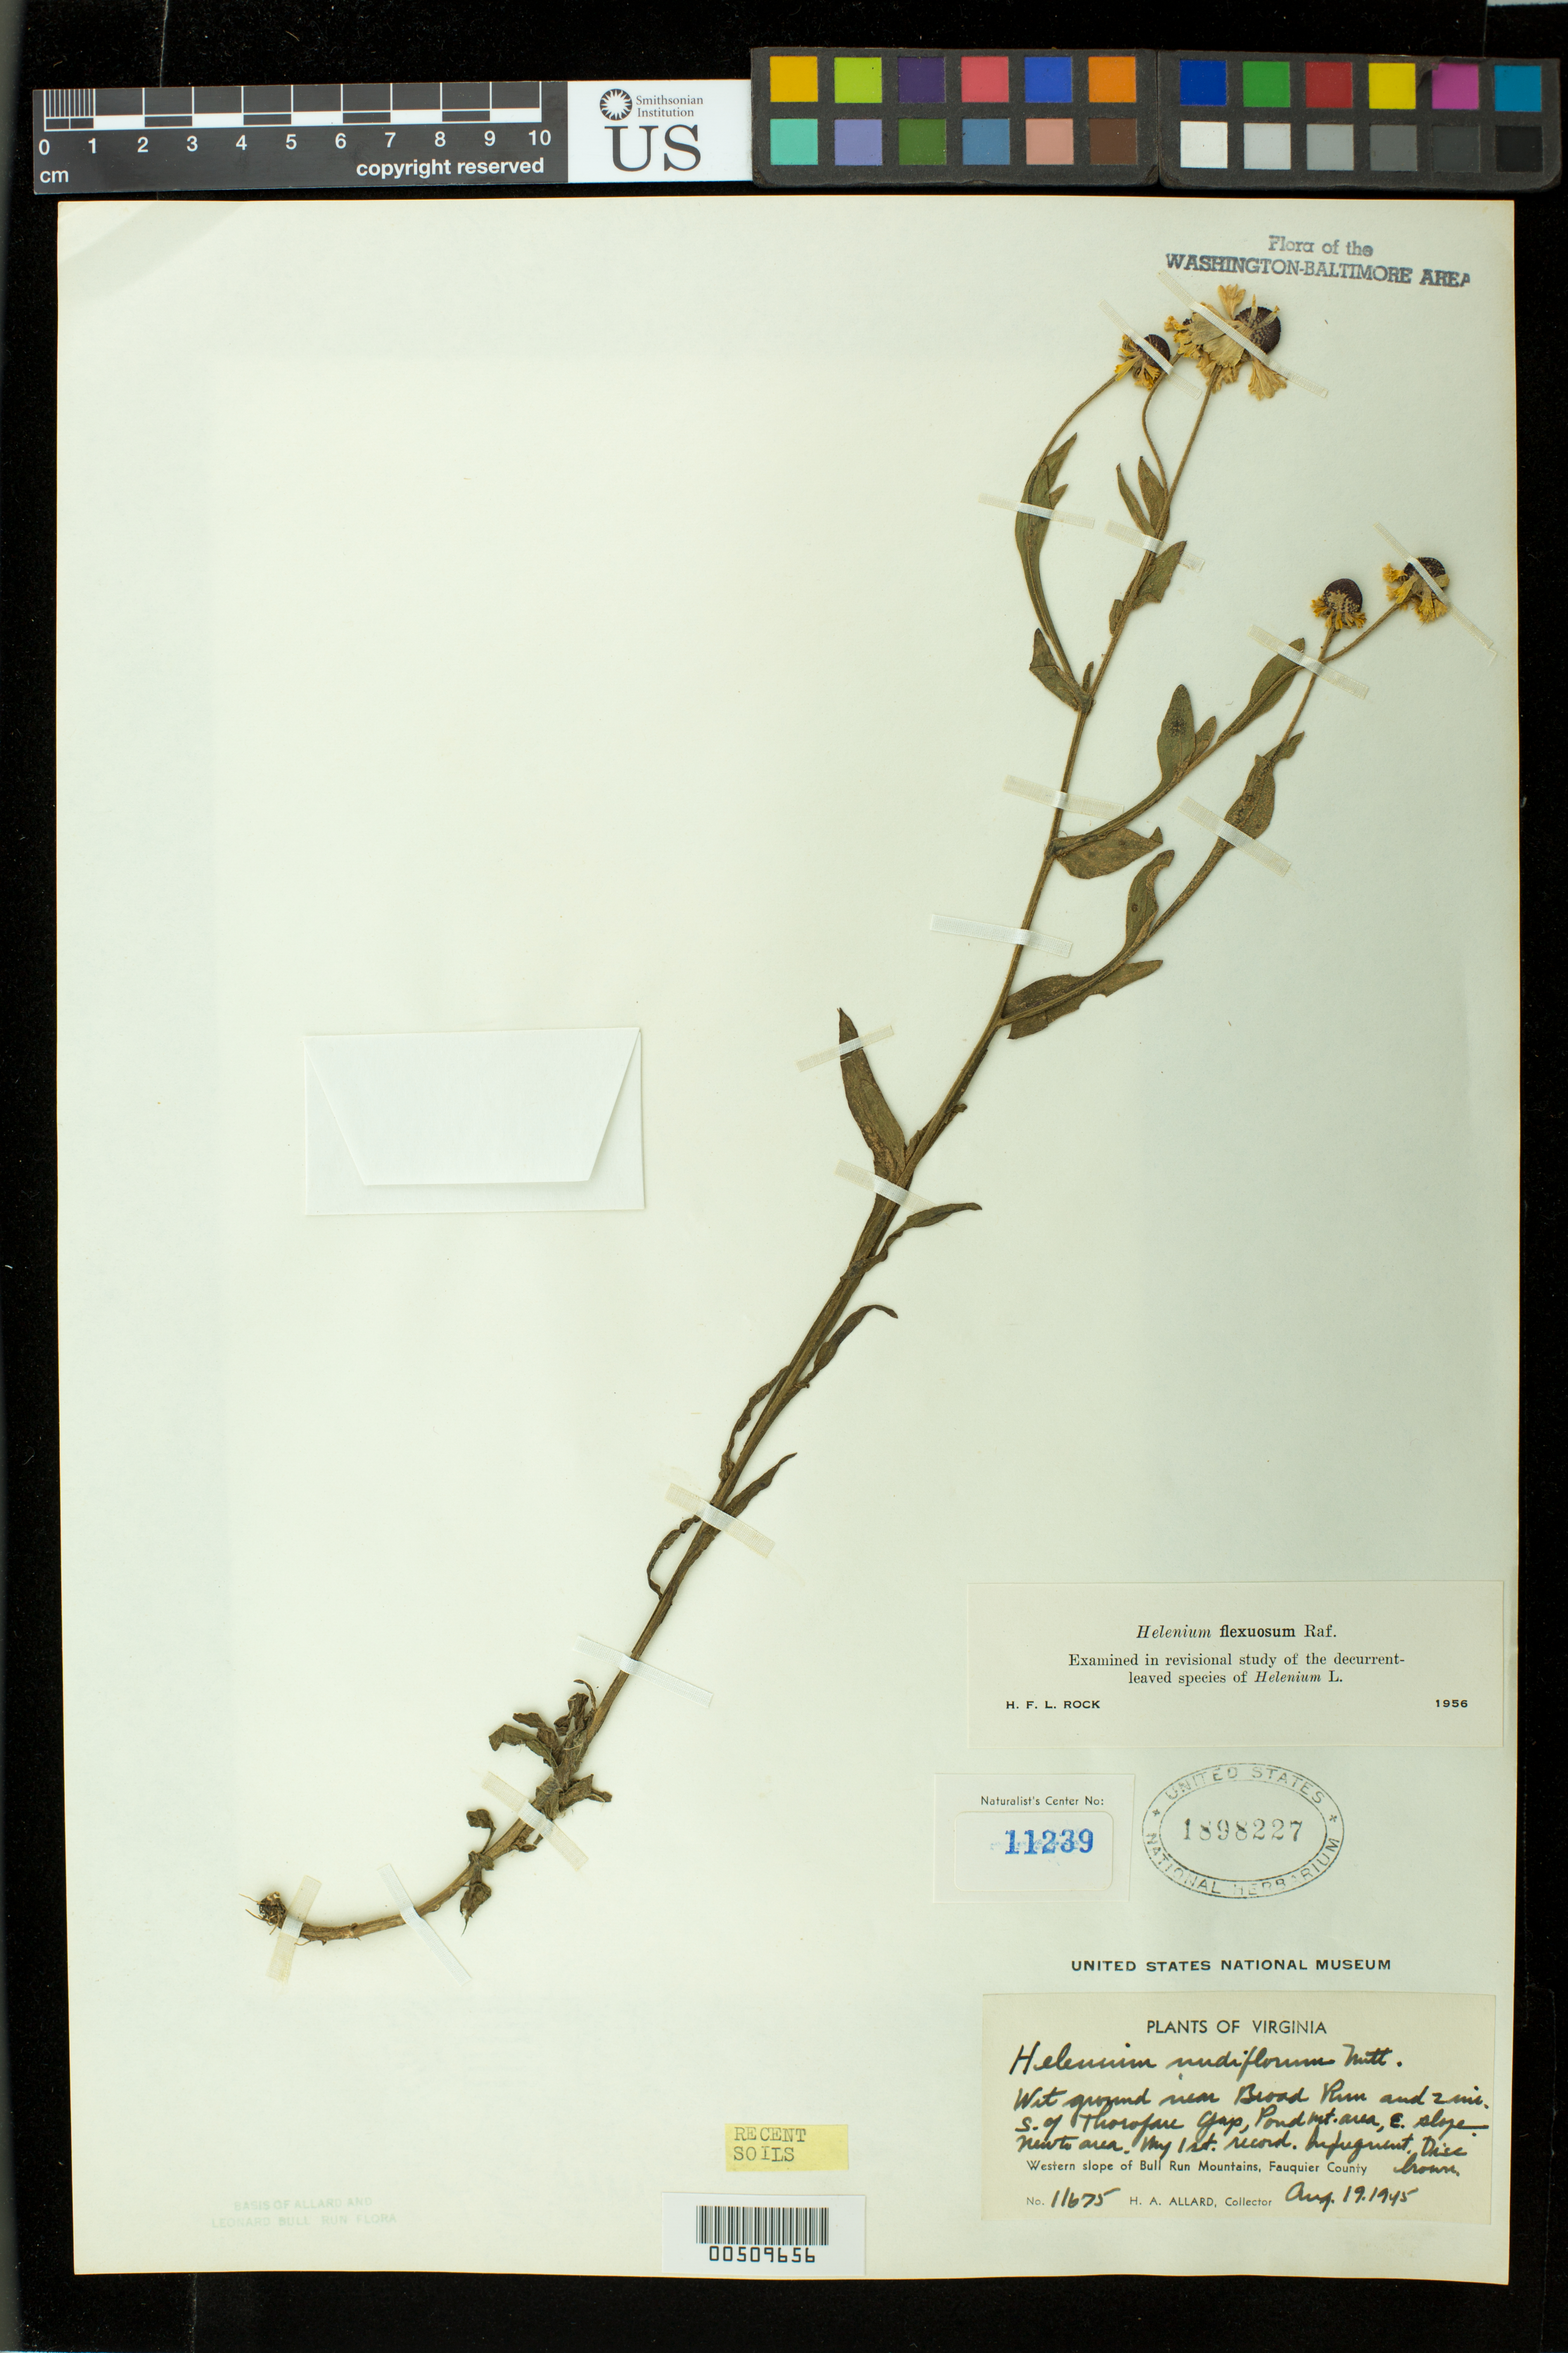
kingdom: Plantae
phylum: Tracheophyta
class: Magnoliopsida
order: Asterales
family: Asteraceae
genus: Helenium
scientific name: Helenium flexuosum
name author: Raf.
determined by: Rock, H. F. L.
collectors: H. A. Allard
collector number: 11675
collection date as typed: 19 Aug 1945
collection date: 1945-08-19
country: United States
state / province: Virginia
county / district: Fauquier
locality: Bull Run Mts., Broad Run and 2 mi. S of Thoroughfare Gap, Pond Mt. Bull Run Mts.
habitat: wet ground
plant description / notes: Specimens returned from Naturalist Center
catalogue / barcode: US 1898227